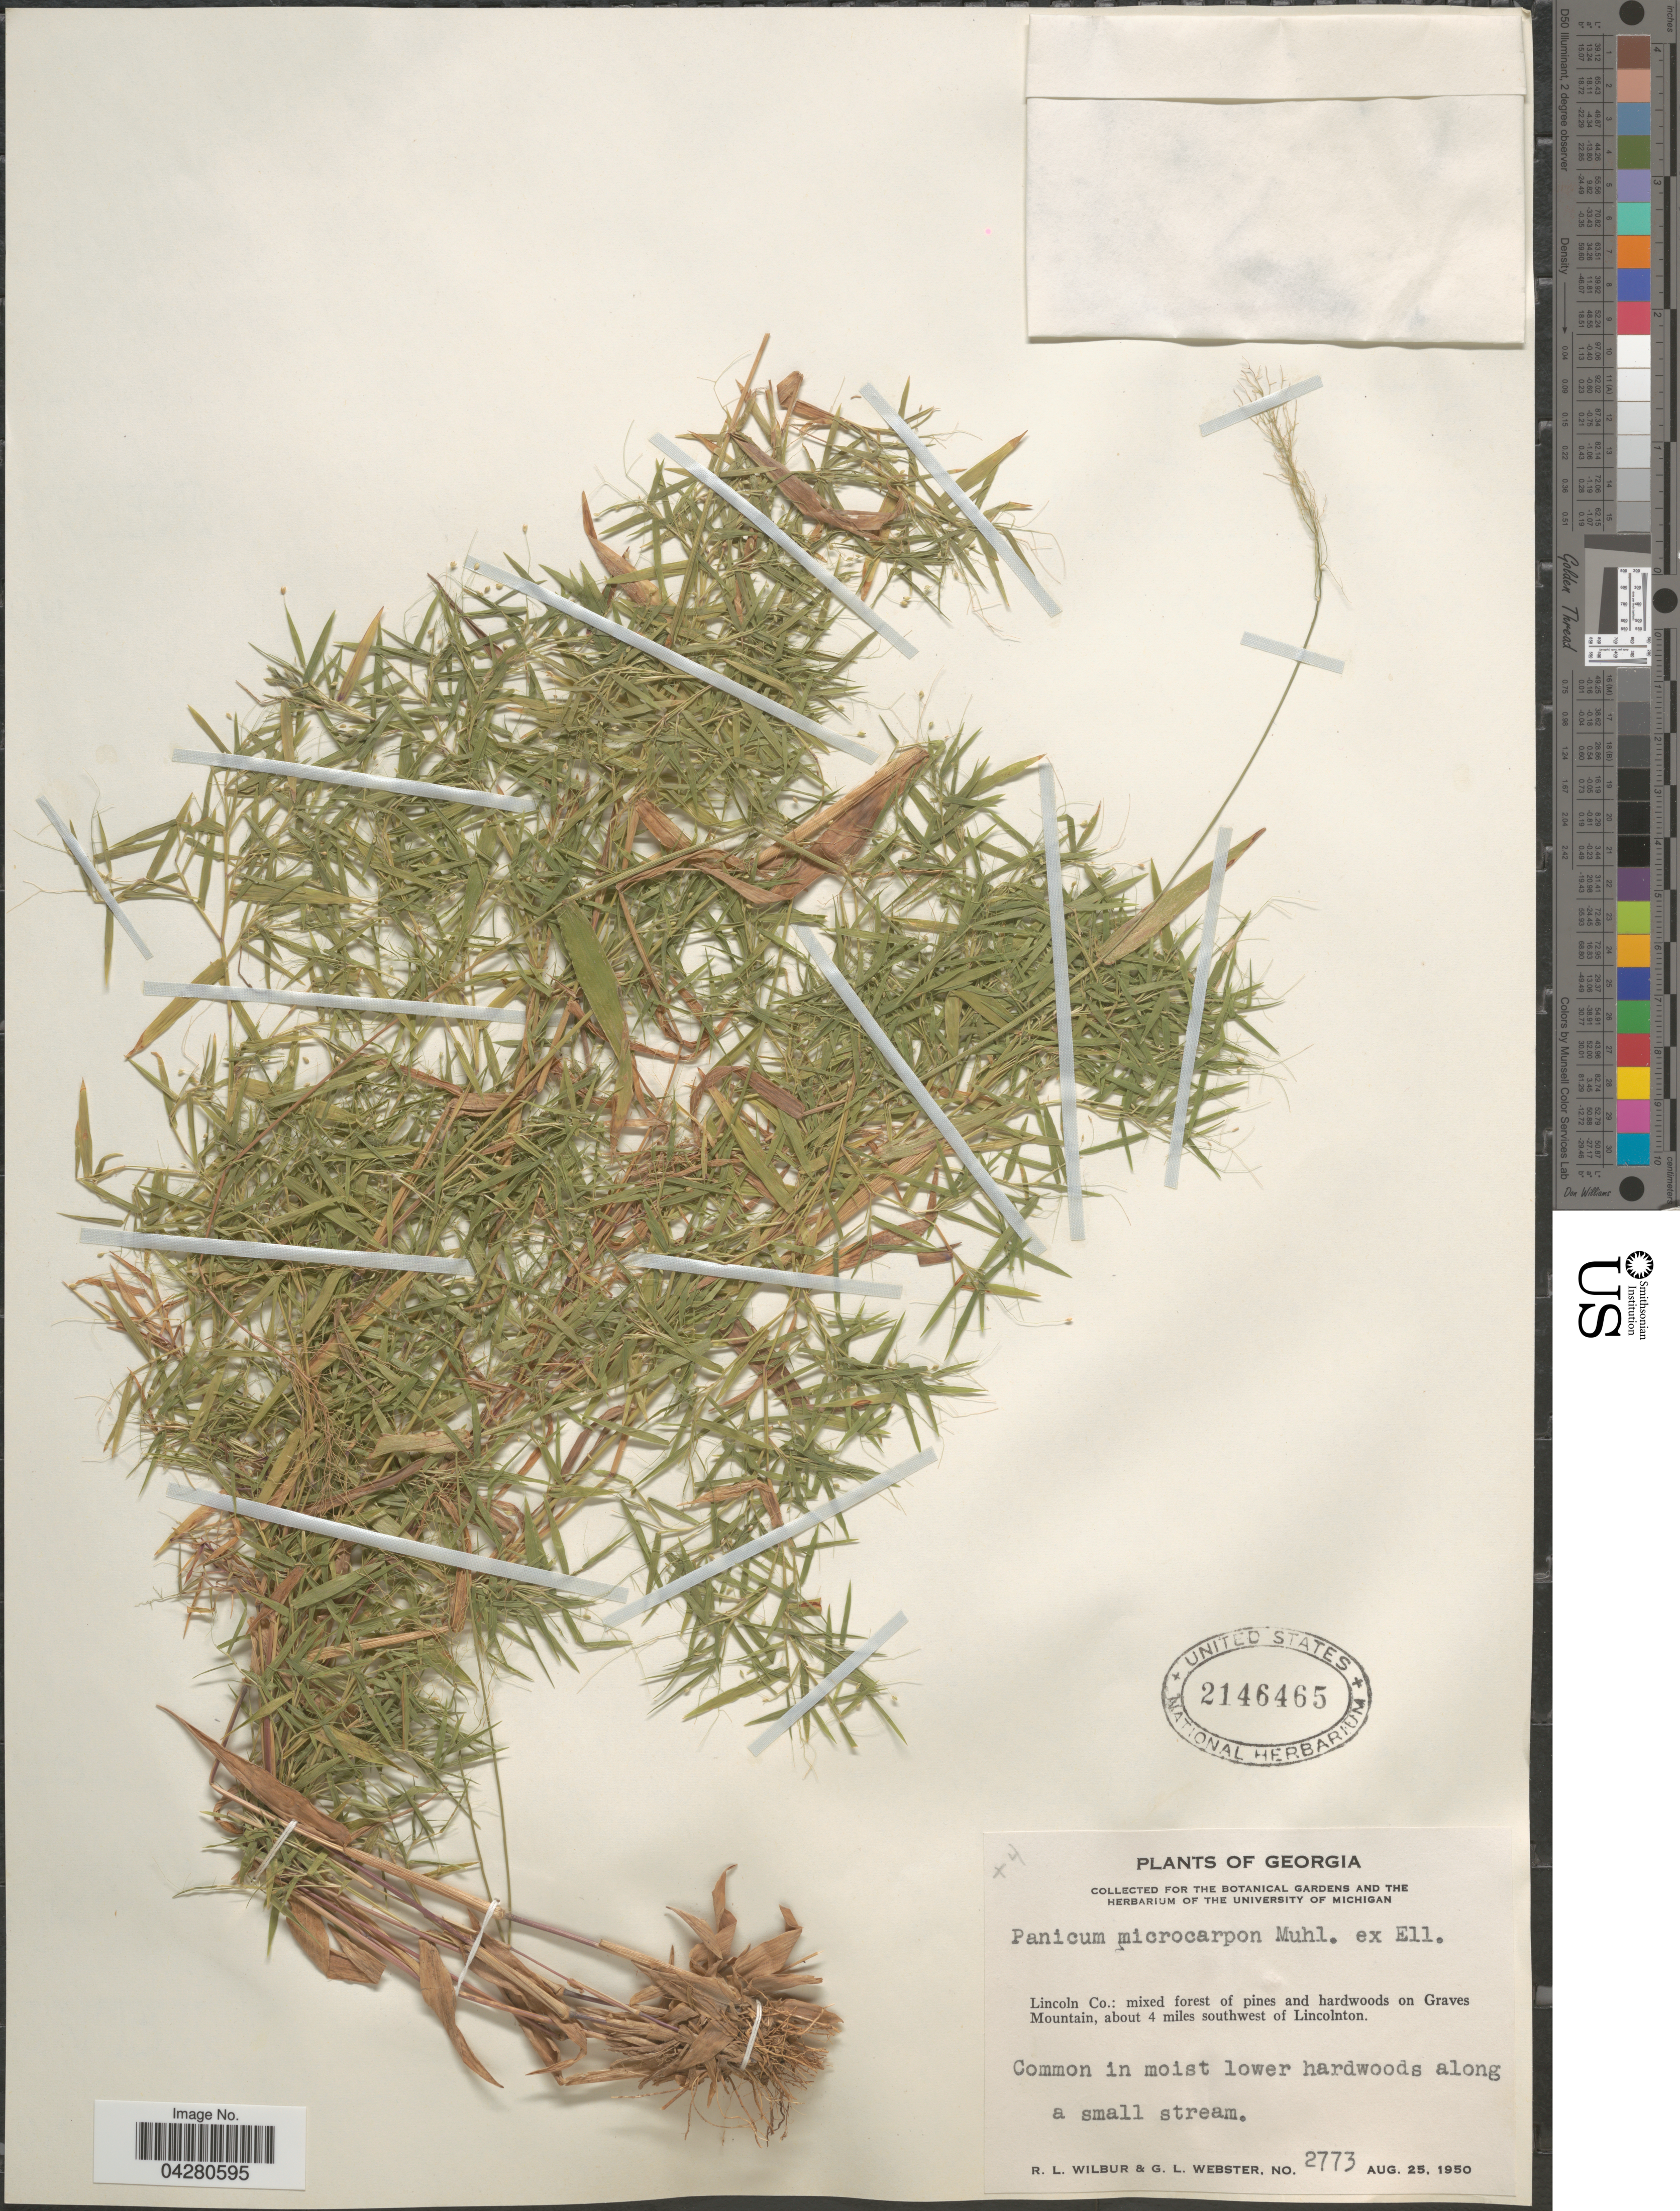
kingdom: Plantae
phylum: Tracheophyta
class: Liliopsida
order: Poales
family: Poaceae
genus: Dichanthelium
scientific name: Dichanthelium dichotomum var. dichotomum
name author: (L.) Gould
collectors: R. L. Wilbur & G. L. Webster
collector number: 2773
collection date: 1950-08-25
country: United States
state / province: Georgia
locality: Lincoln Co.: mixed forest of pines and hardwoods on Graves Mountain, about 4 miles southwest of Lincolnton. Along a small stream.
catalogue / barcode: US 2146465